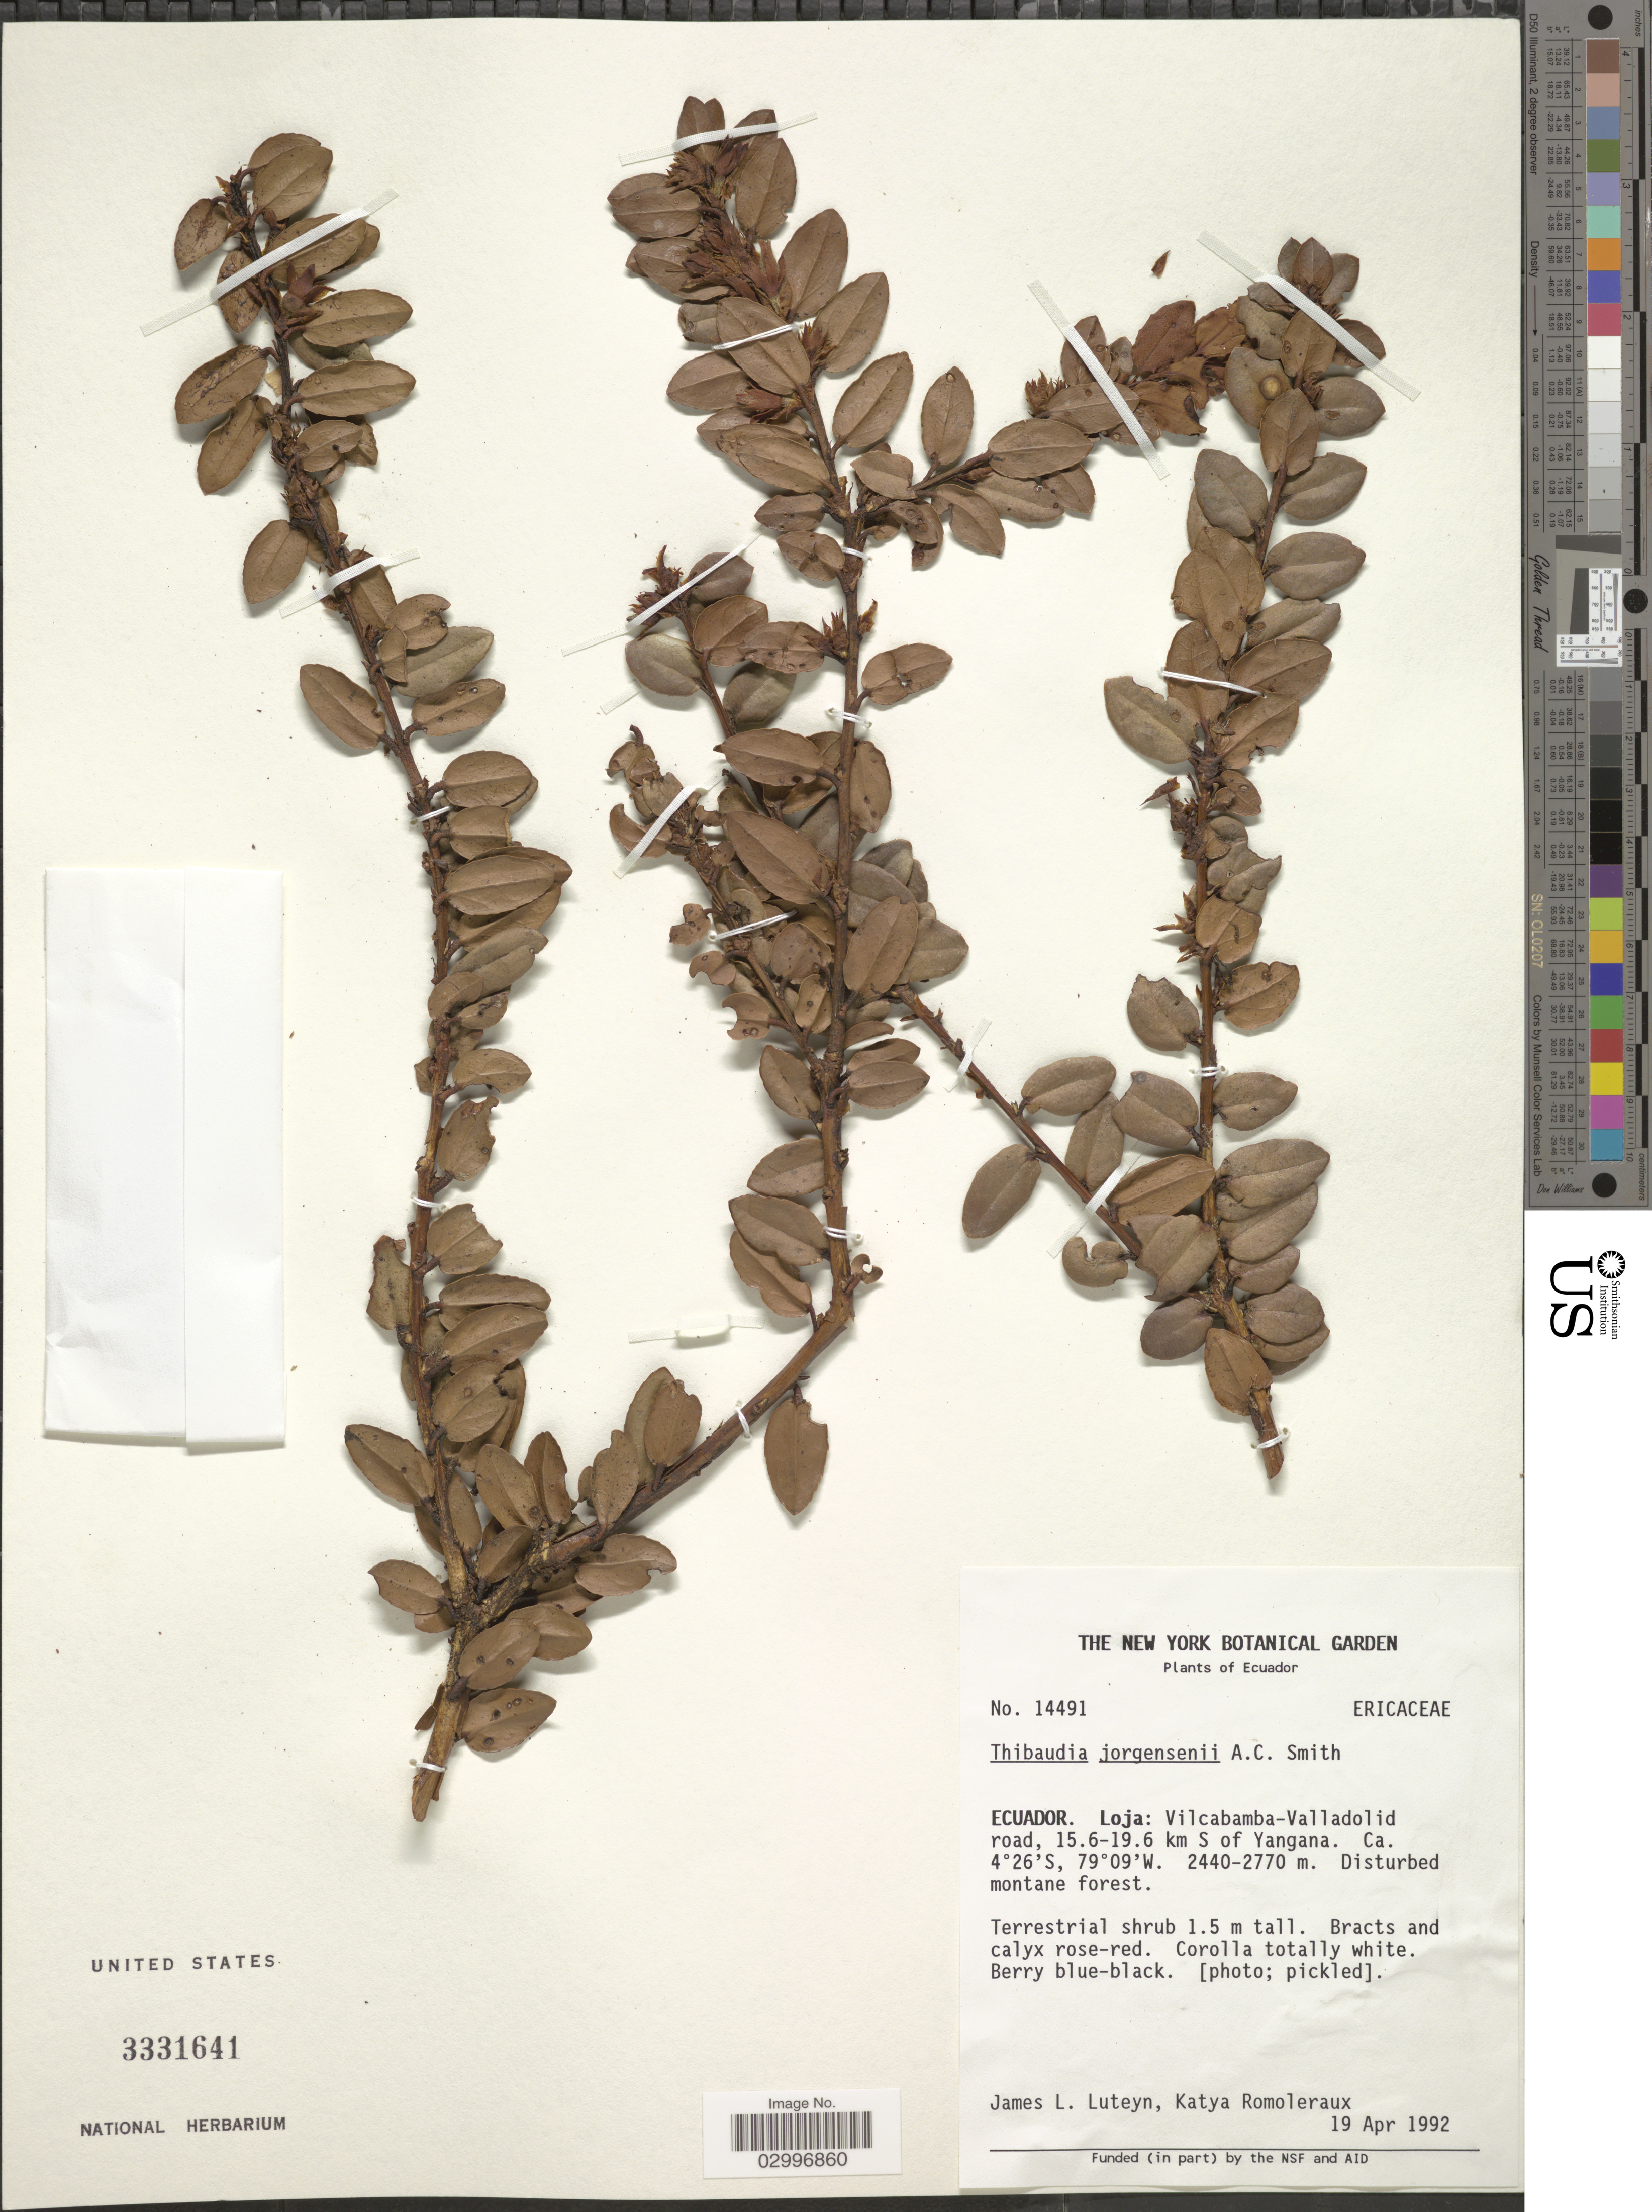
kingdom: Plantae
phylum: Tracheophyta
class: Magnoliopsida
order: Ericales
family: Ericaceae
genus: Thibaudia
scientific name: Thibaudia jorgensenii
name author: A.C. Sm.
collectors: J. Luteyn & K. Romoleroux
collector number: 14491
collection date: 1992-04-19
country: Ecuador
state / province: Loja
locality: Vilcabamba-Valladolid road, 15.6-19.6 km S of Yangana.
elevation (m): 2440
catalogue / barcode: US 3331641